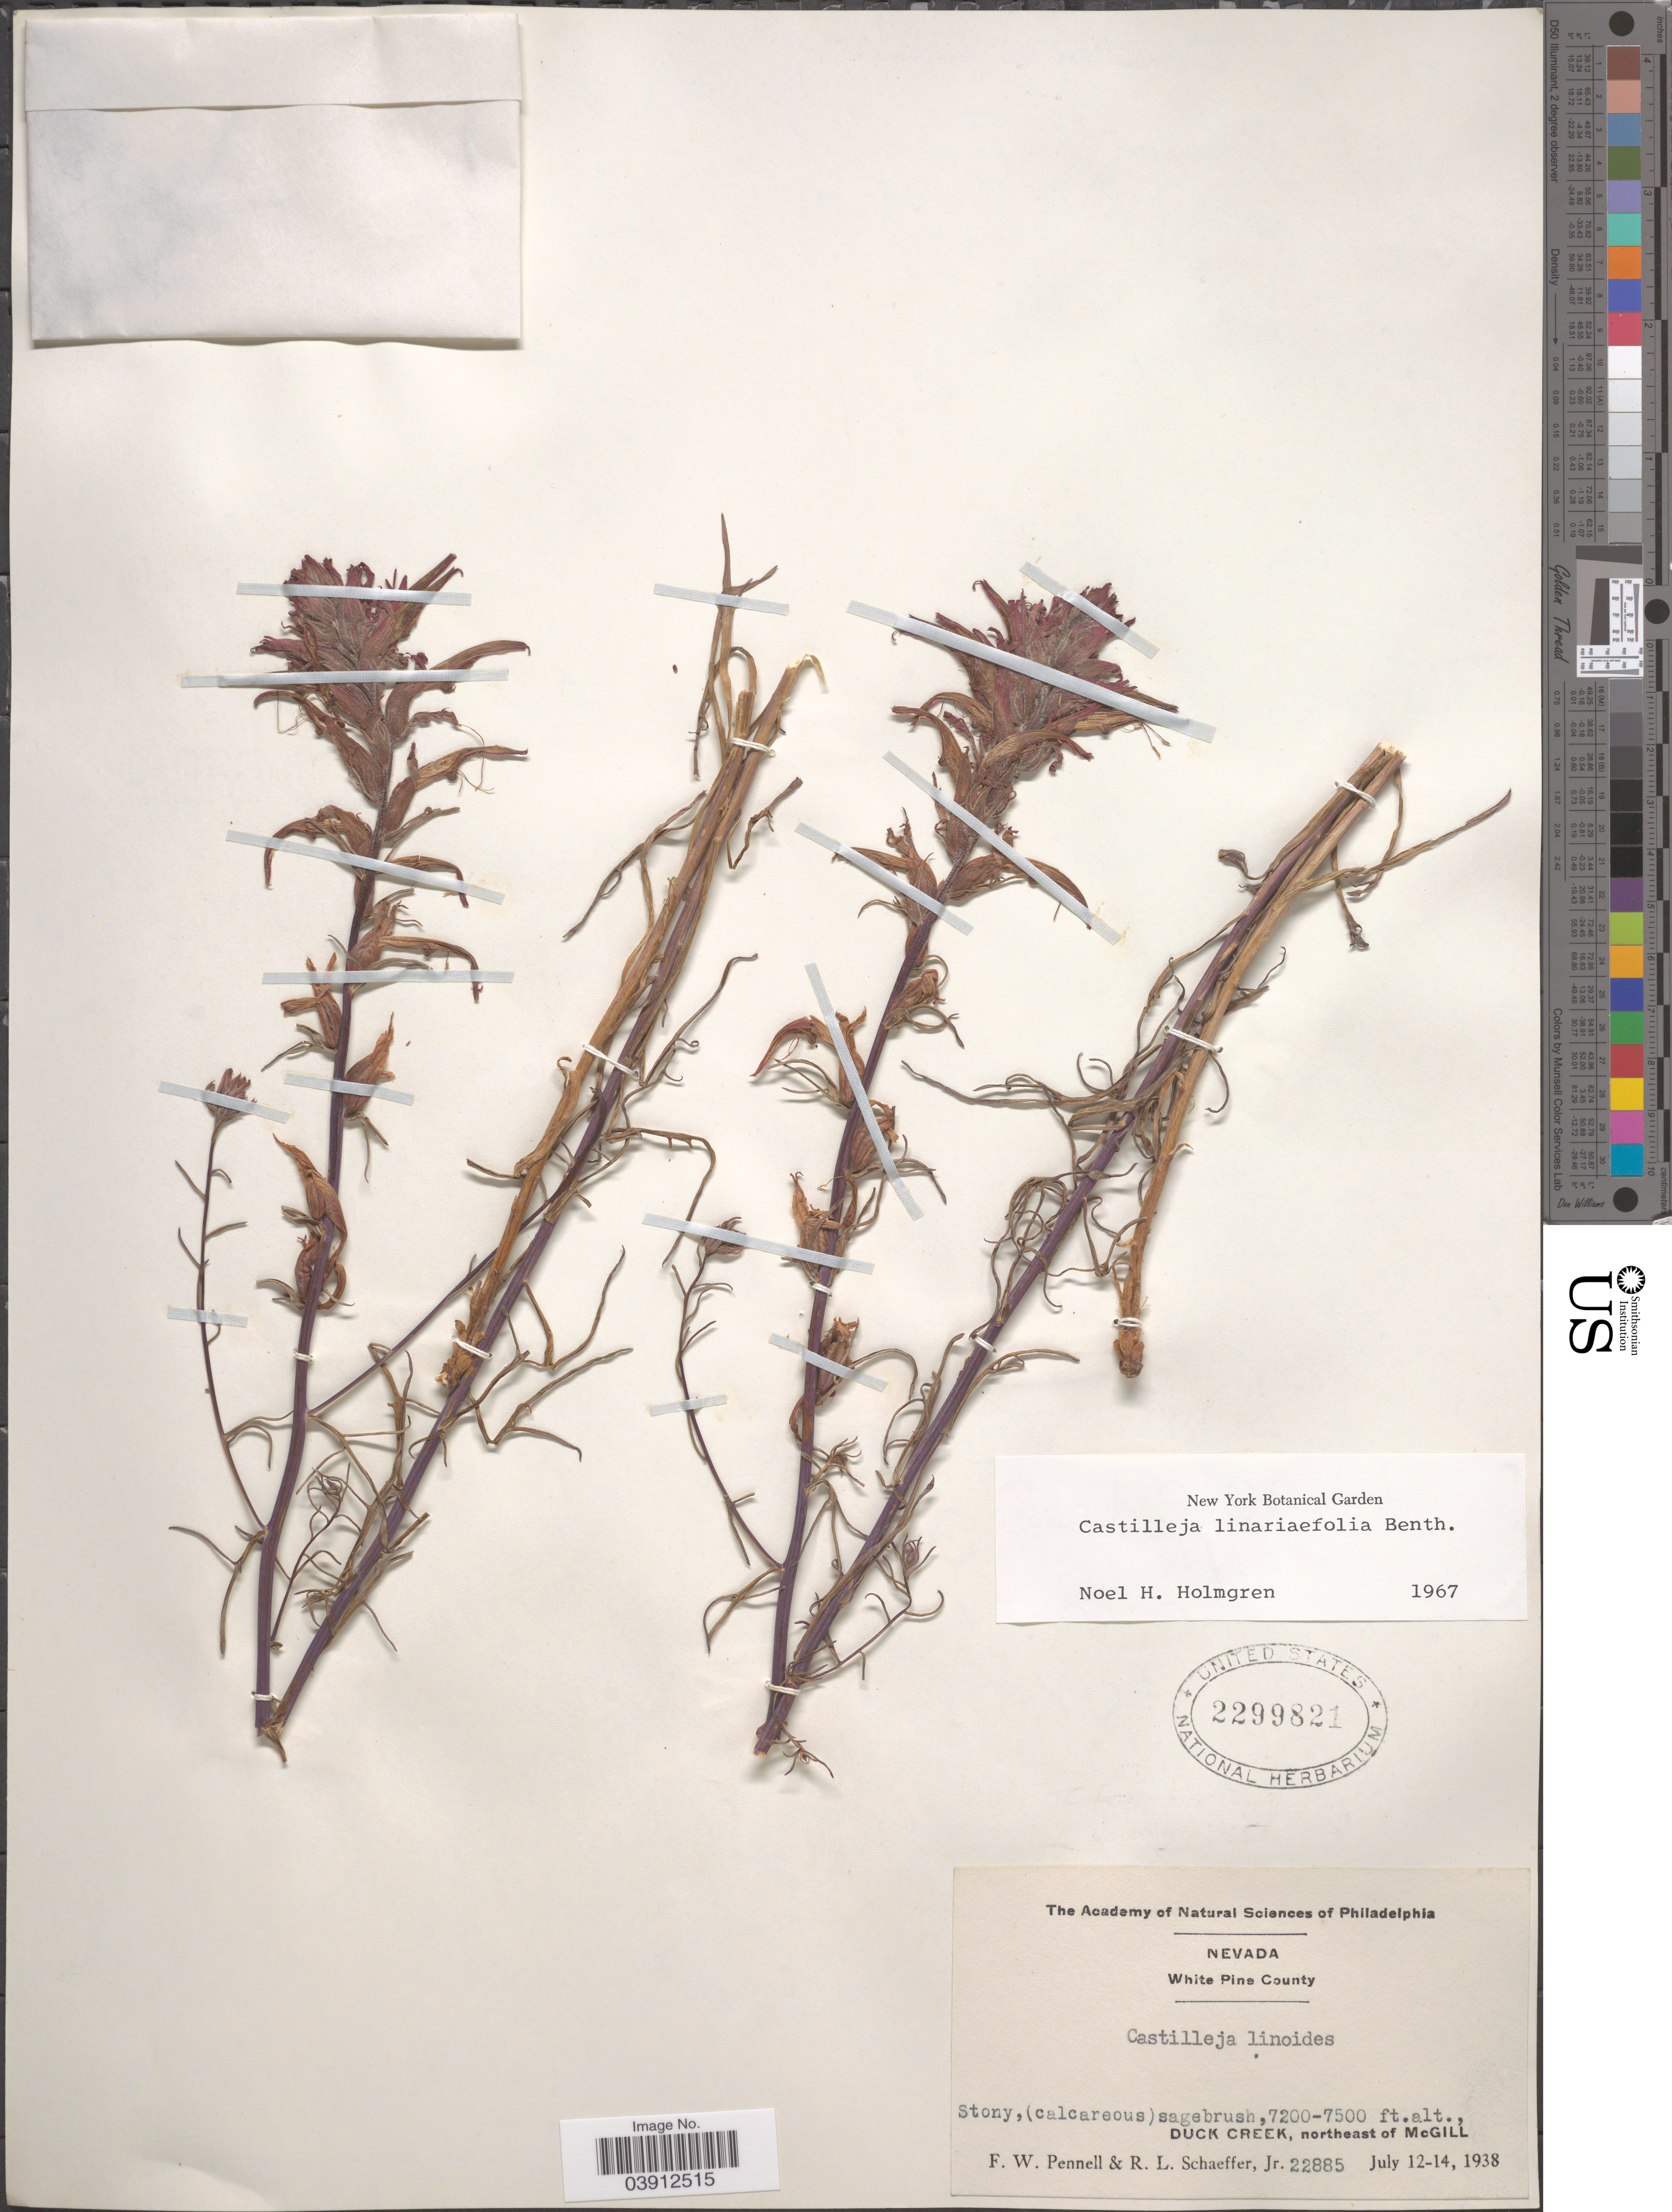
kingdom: Plantae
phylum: Tracheophyta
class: Magnoliopsida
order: Lamiales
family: Orobanchaceae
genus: Castilleja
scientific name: Castilleja linariifolia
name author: Benth.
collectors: F. W. Pennell & R. L. Schaeffer Jr.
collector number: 22885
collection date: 1938-07-12/1938-07-14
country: United States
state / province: Nevada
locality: White Pine County. Duck Creek, northeast of McGill.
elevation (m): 2195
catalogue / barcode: US 2299821